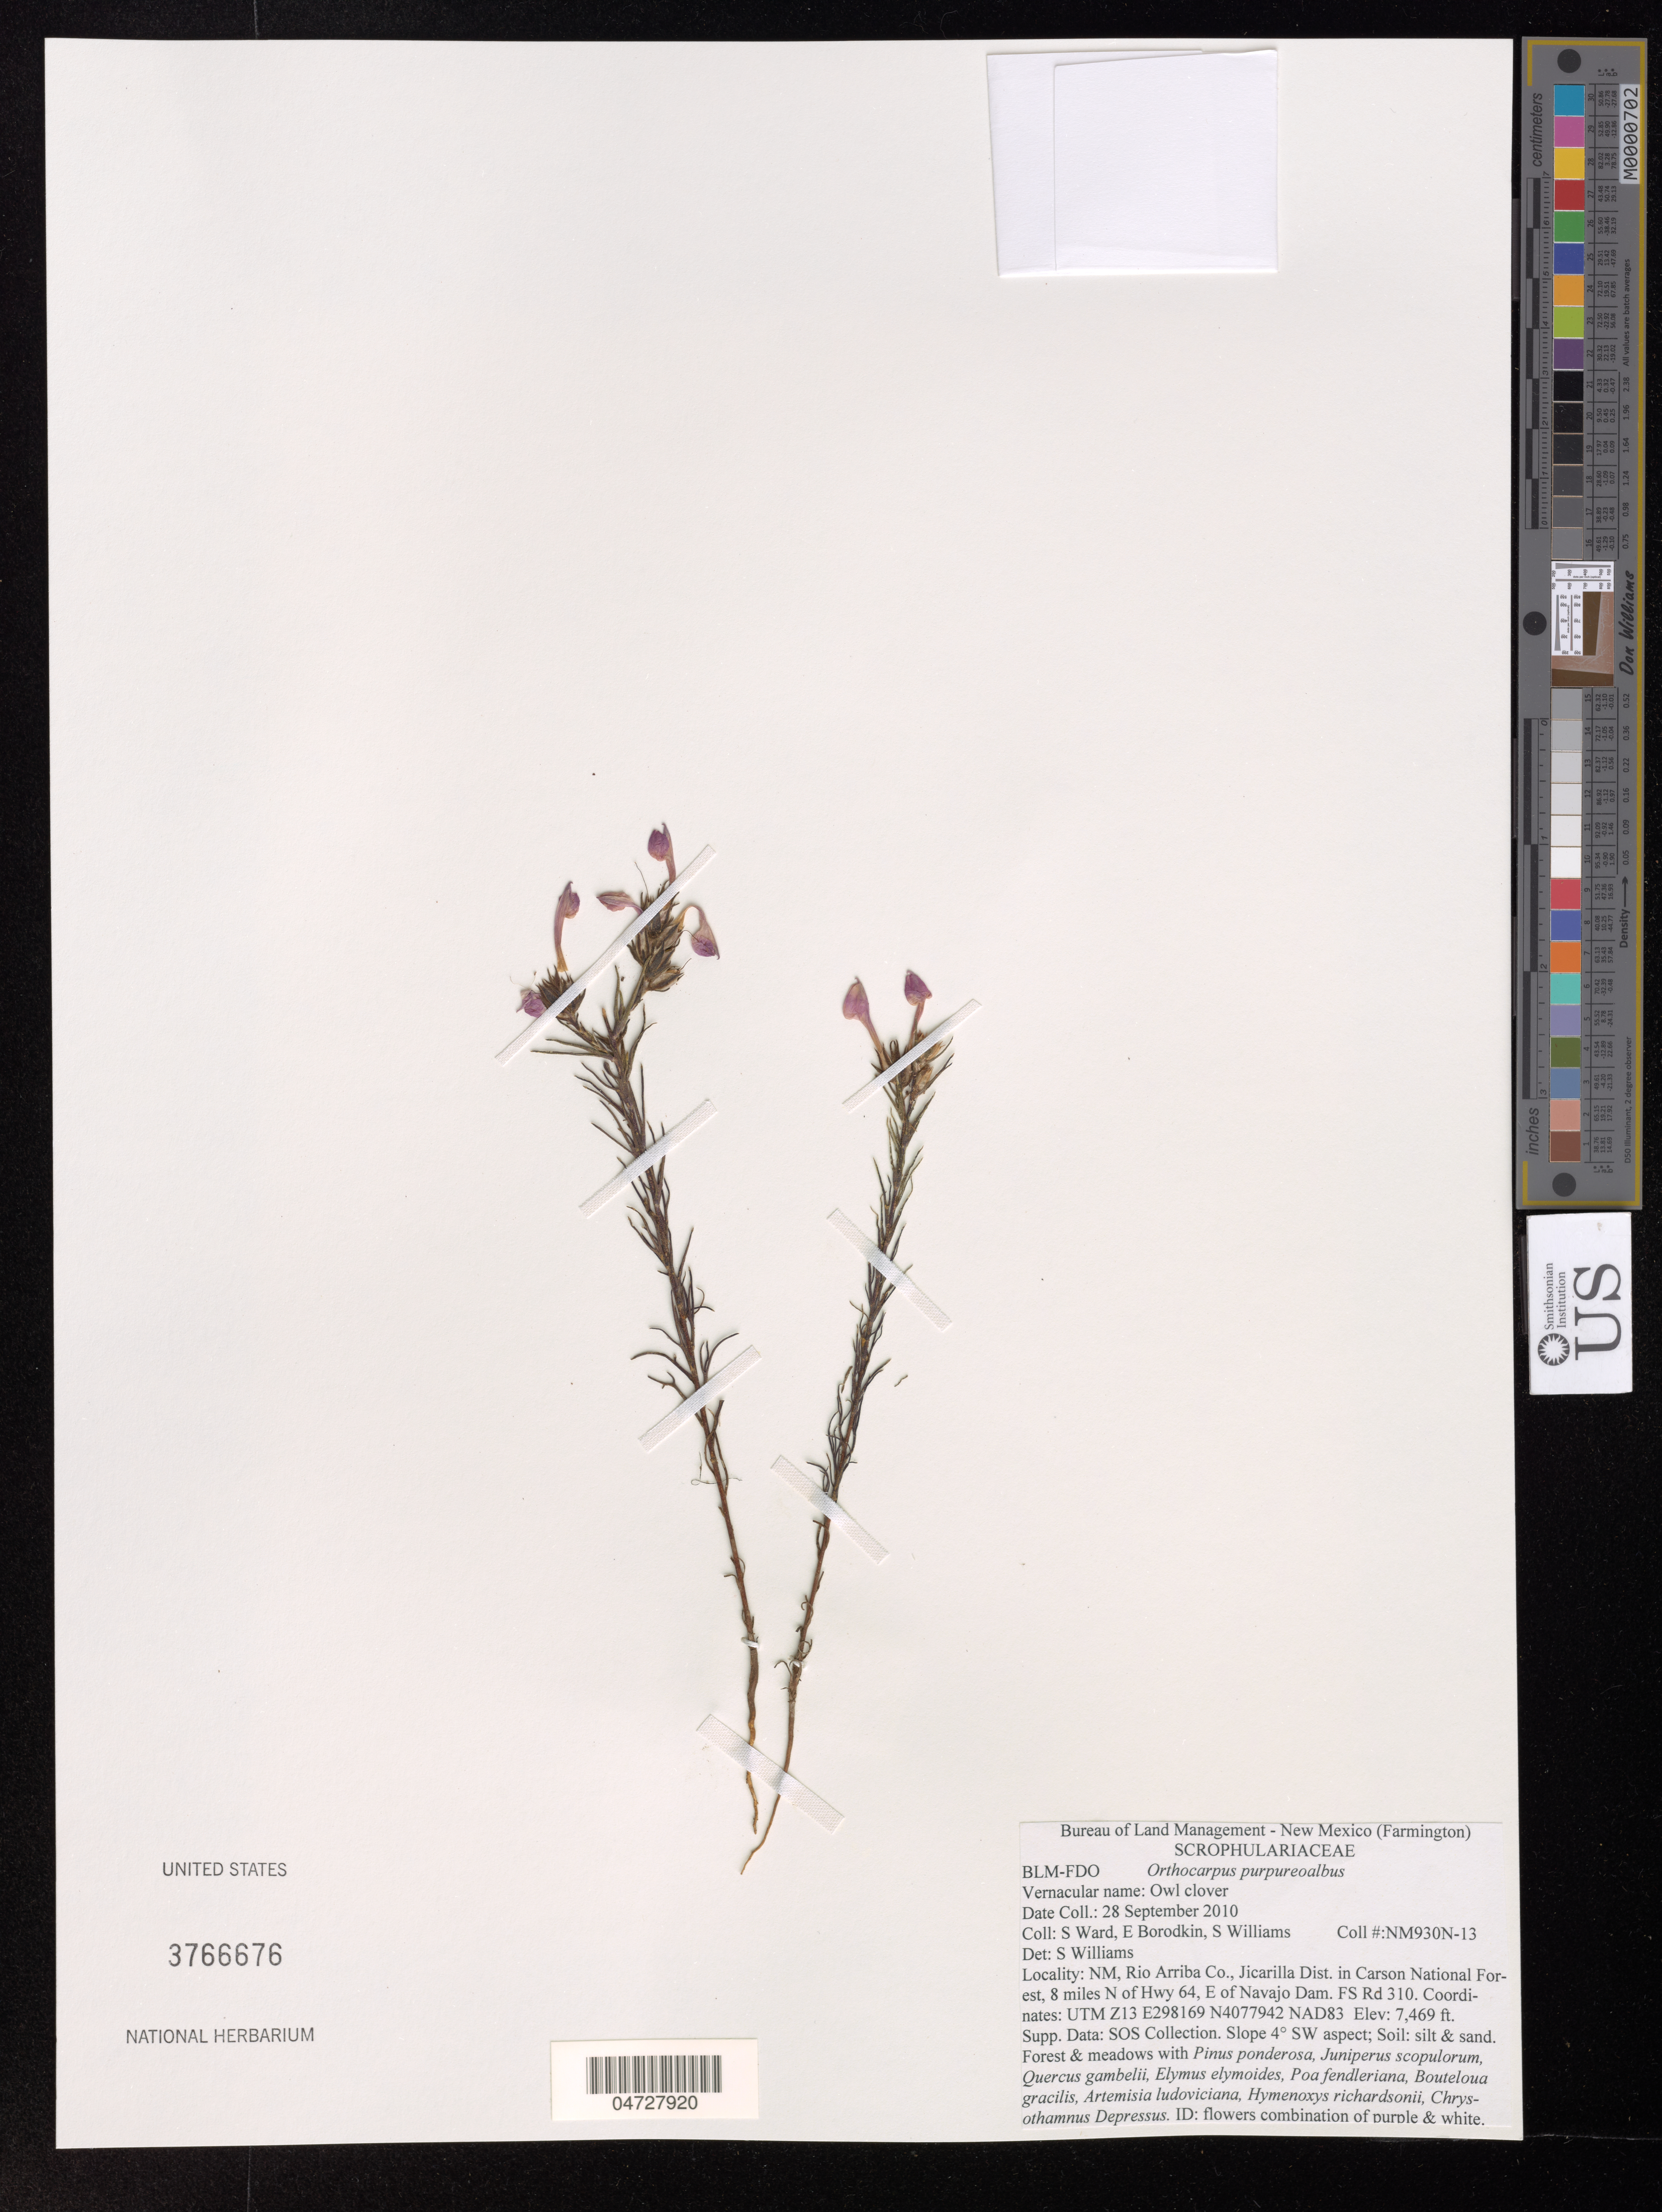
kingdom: Plantae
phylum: Tracheophyta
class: Magnoliopsida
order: Lamiales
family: Orobanchaceae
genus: Orthocarpus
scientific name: Orthocarpus purpureoalbus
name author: A. Gray ex S. Watson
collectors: S. Ward, E. Borodkin & S. Williams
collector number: NM930N-13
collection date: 2010-09-28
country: United States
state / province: New Mexico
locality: Rio Arriba Co., Jicarilla Dist. in Carson National Forest, 8 miles N of Hwy 64, E of Navajo Dam. FS Rd 310.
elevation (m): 2277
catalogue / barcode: US 3766676